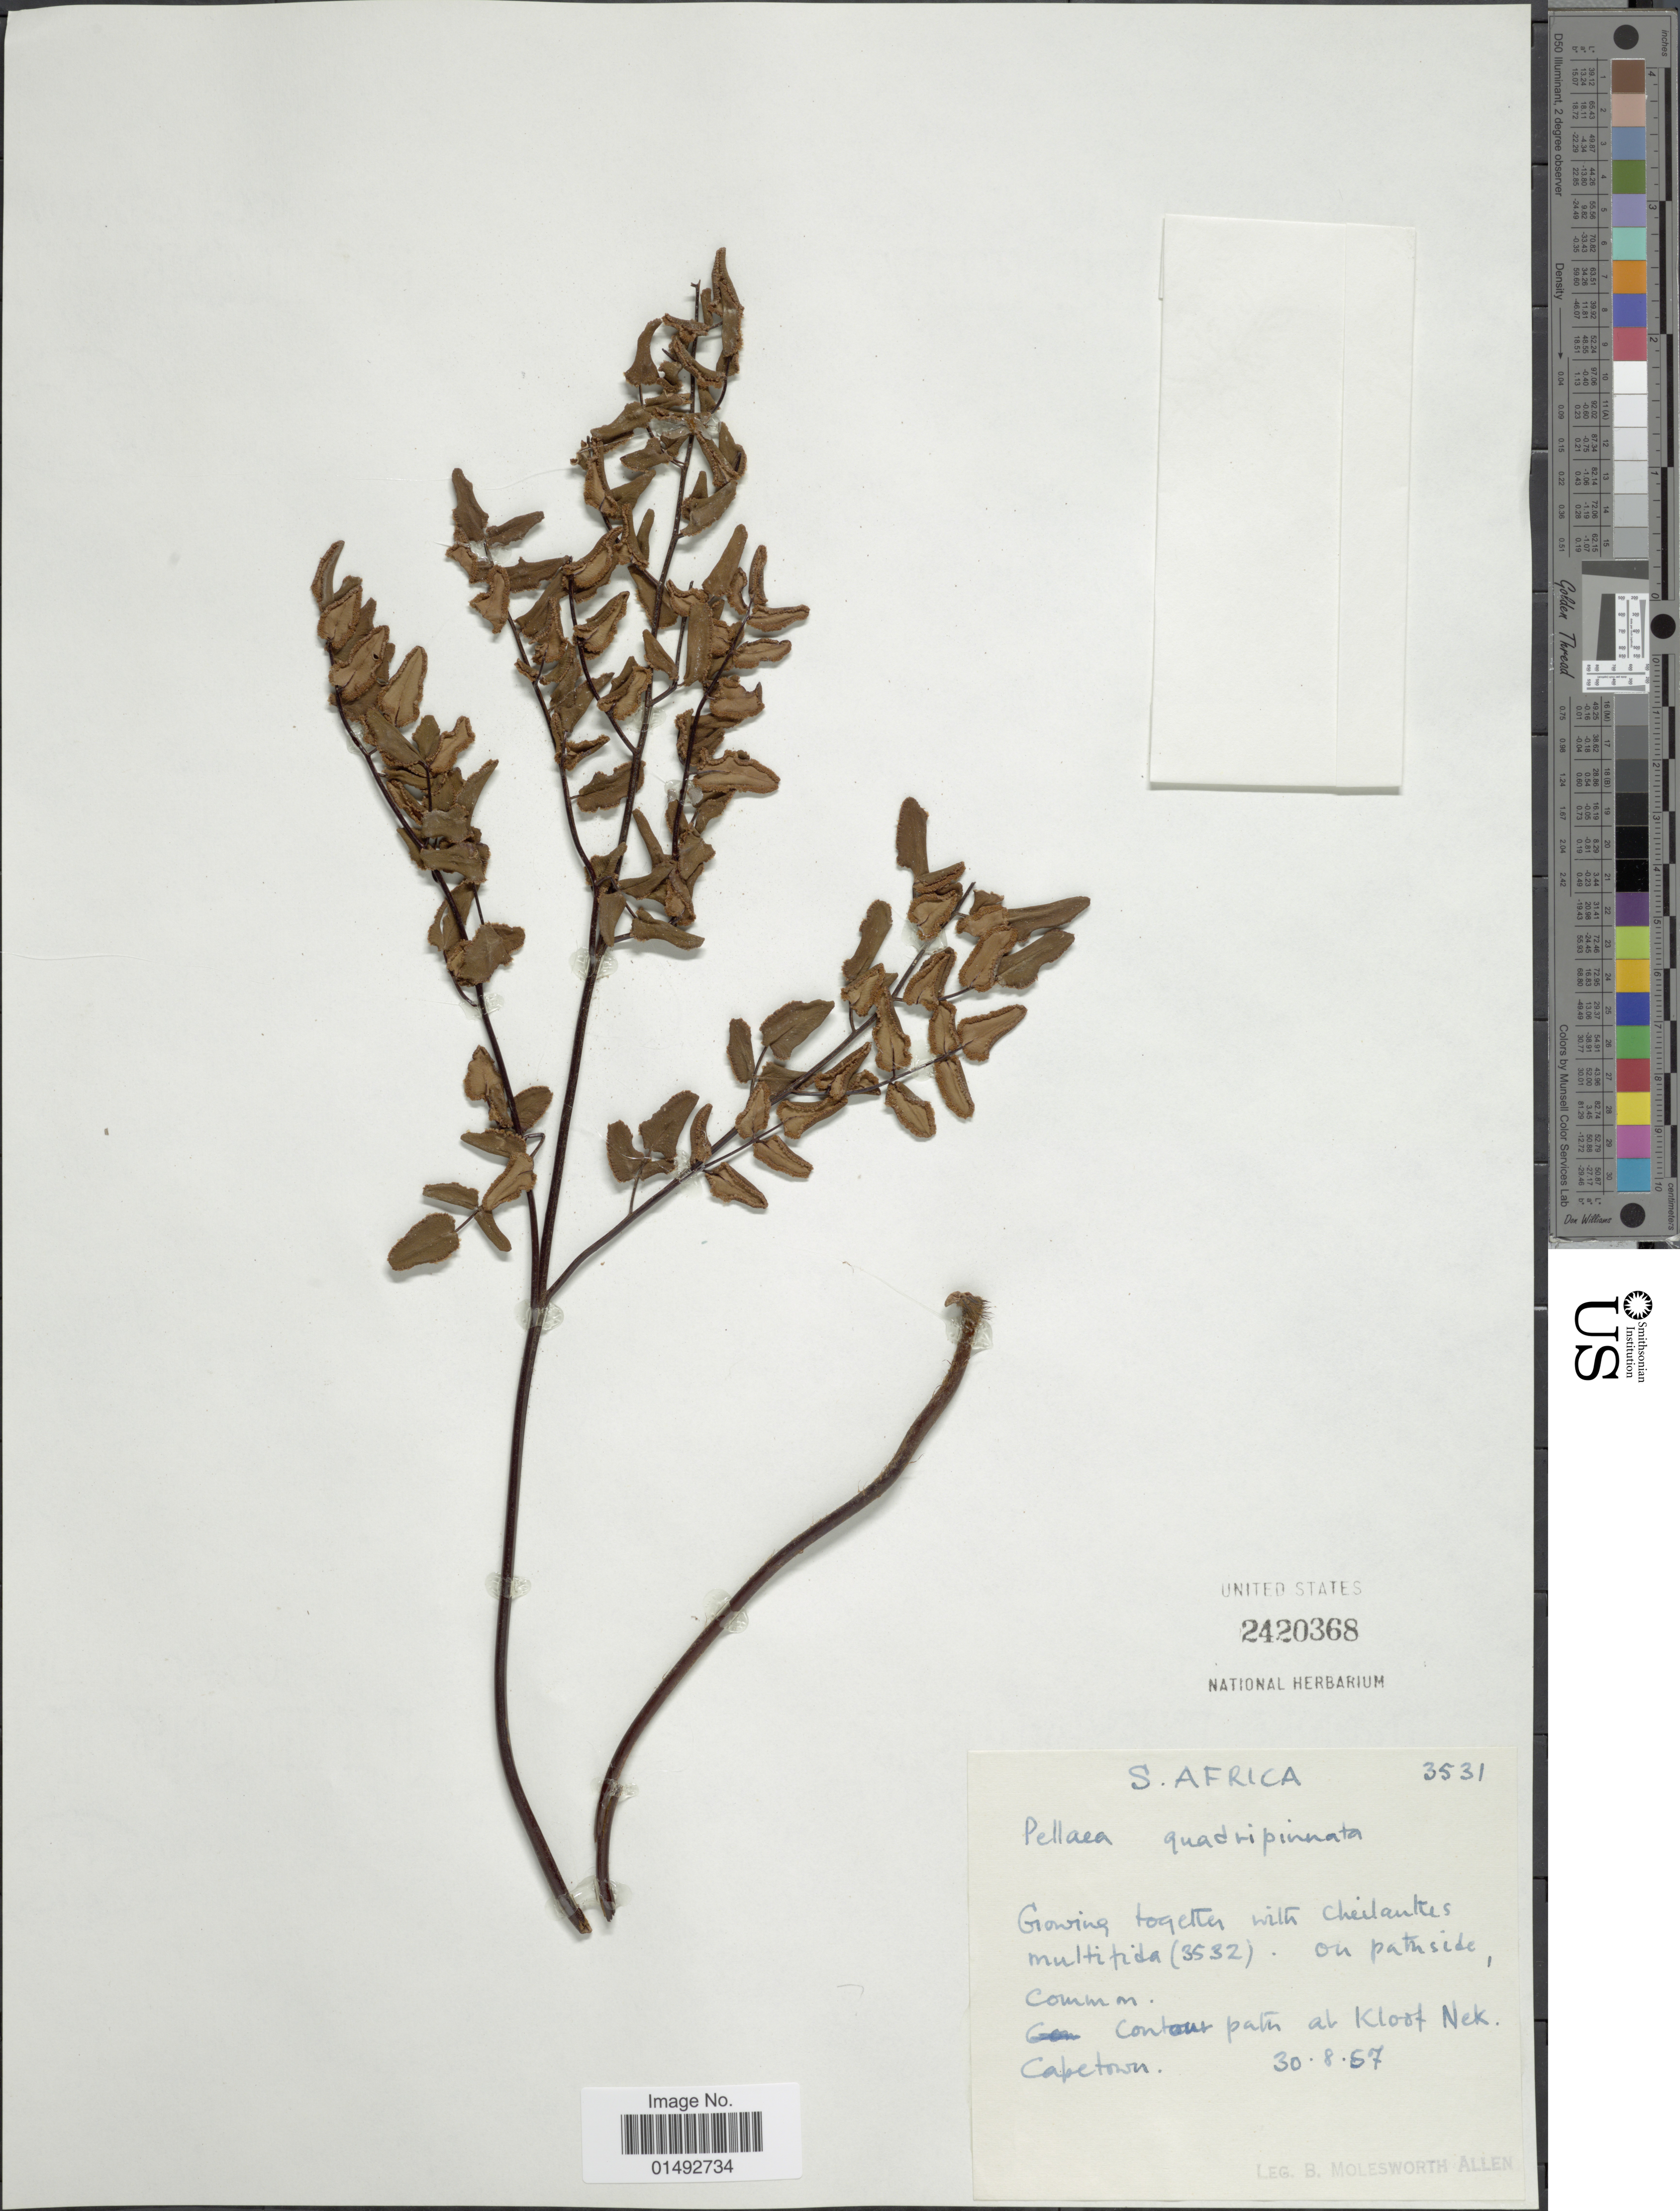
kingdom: Plantae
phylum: Tracheophyta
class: Polypodiopsida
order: Polypodiales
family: Pteridaceae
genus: Pellaea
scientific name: Pellaea sp.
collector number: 3531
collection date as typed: Transcribed d/m/y: 30/8/57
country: South Africa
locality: Contour patn at Kloot Nek, Capetown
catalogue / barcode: US 2420368